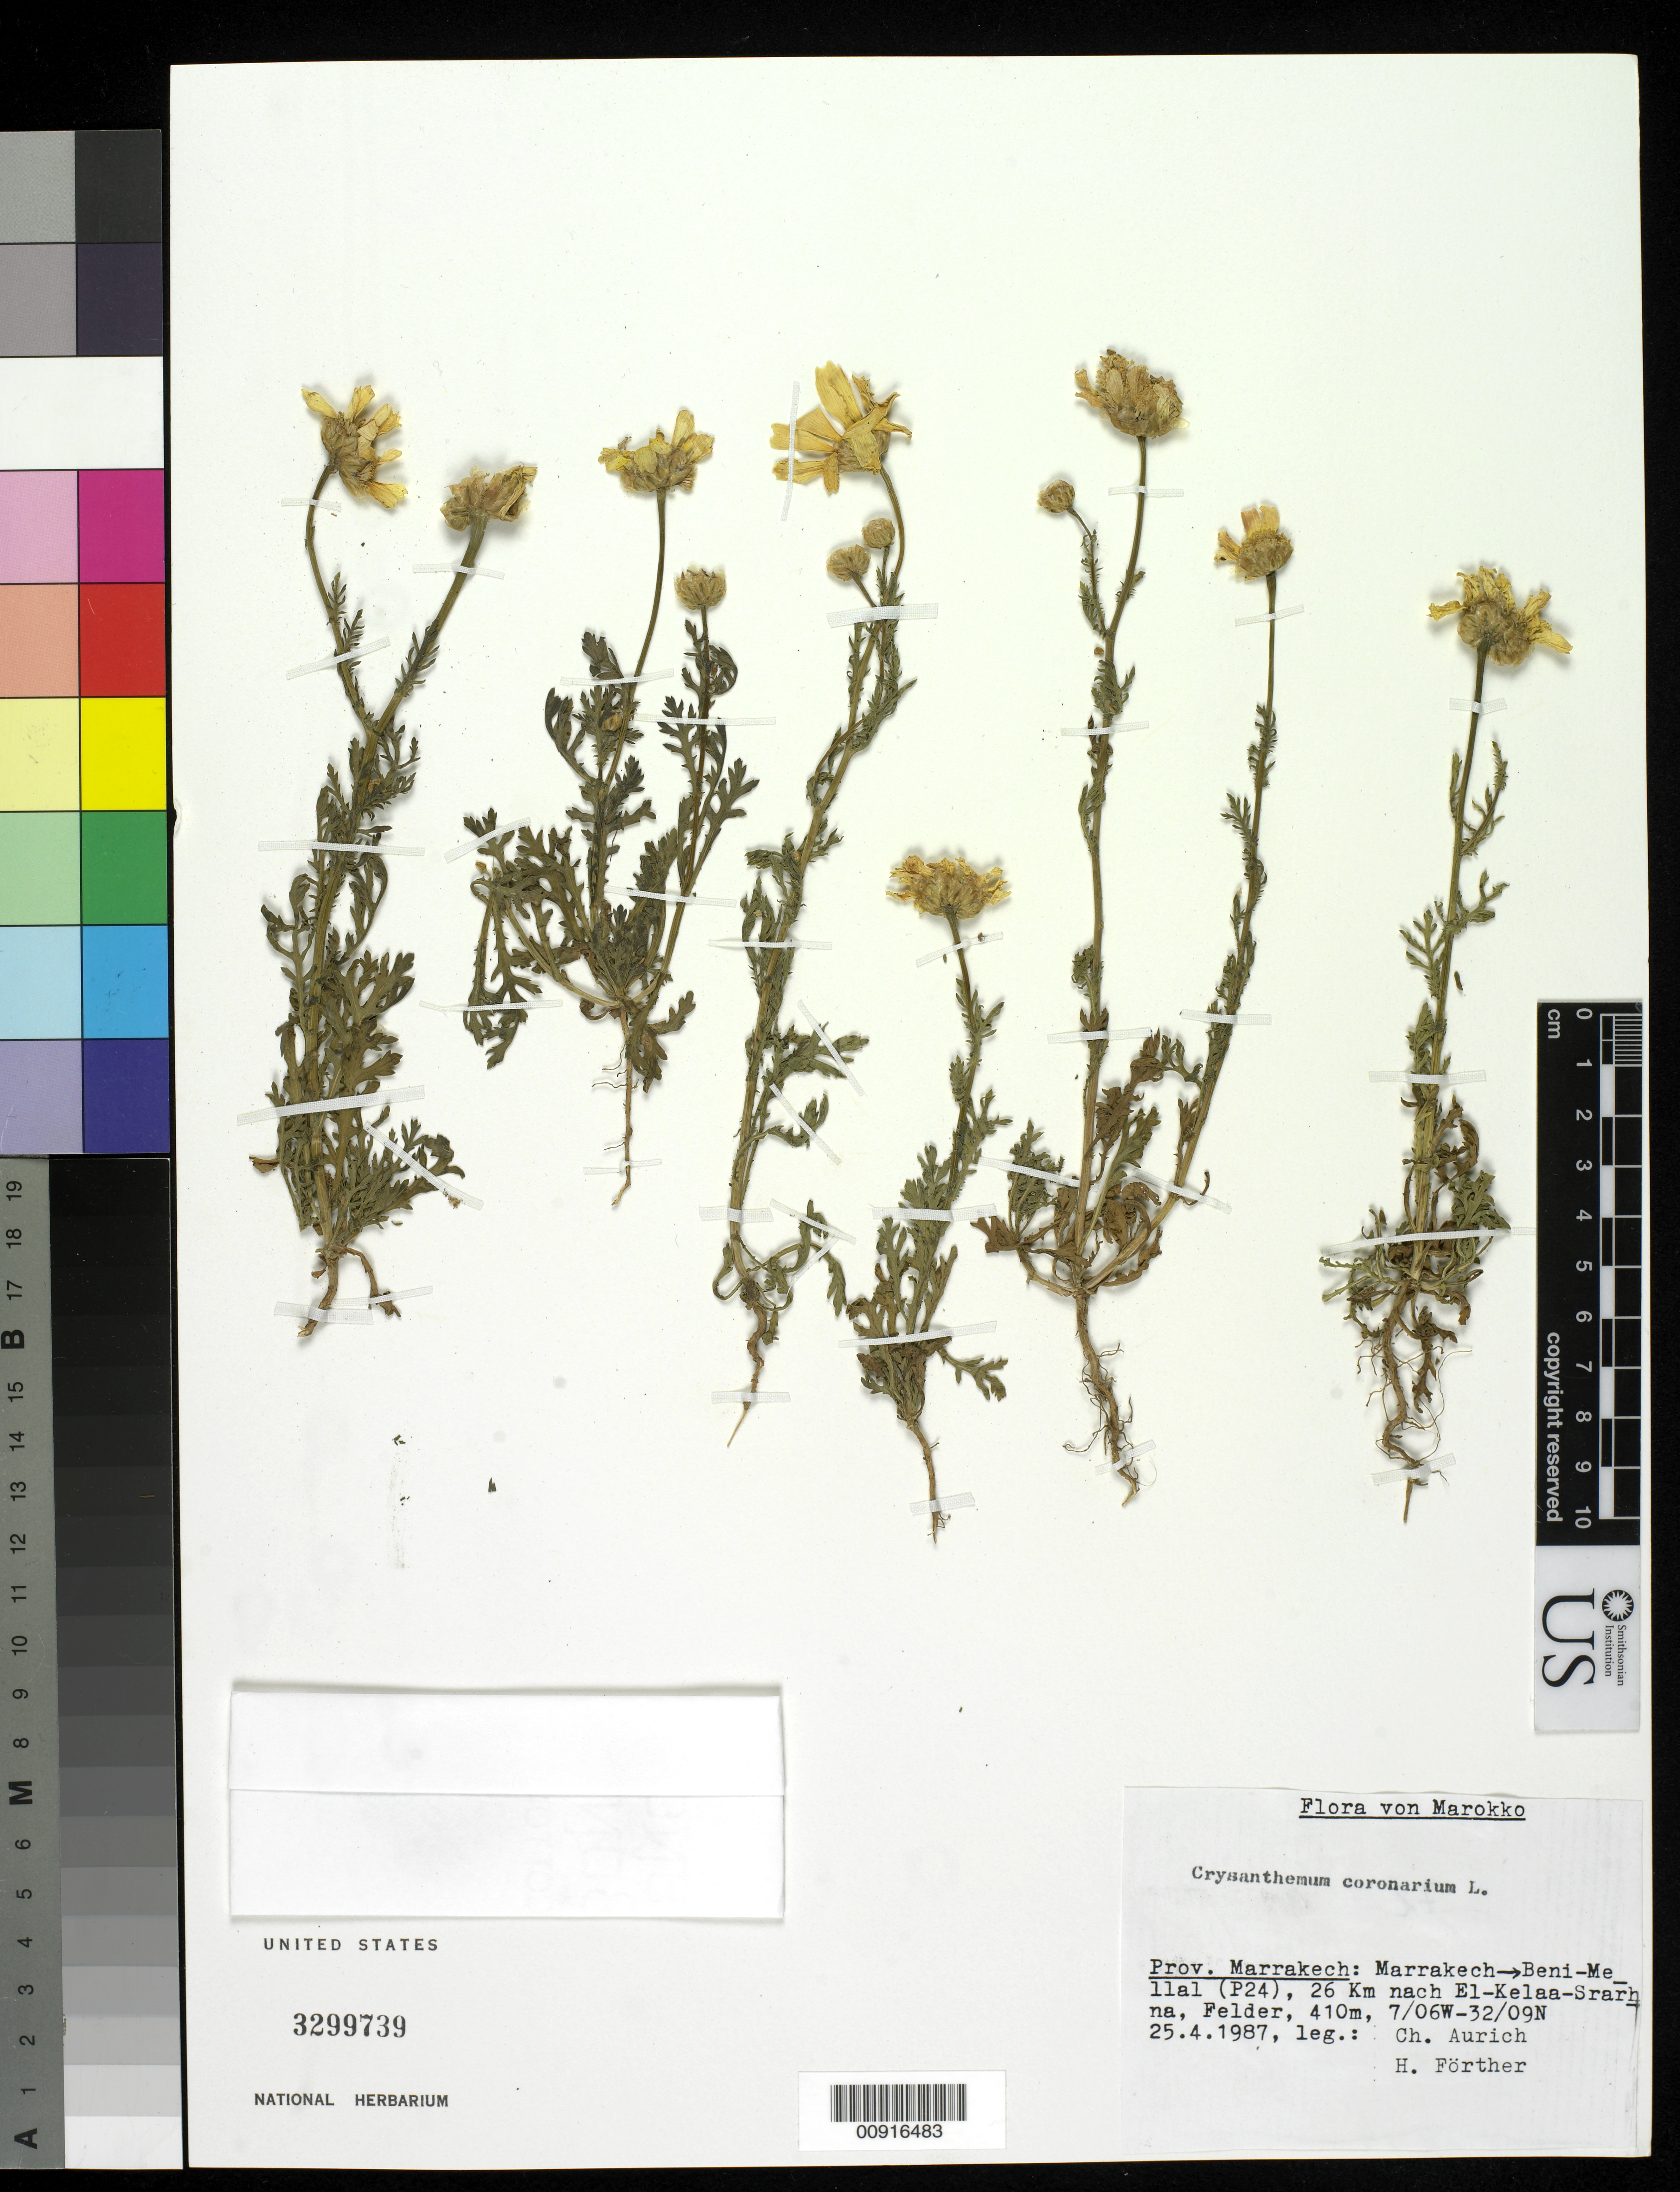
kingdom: Plantae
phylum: Tracheophyta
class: Magnoliopsida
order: Asterales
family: Asteraceae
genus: Chrysanthemum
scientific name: Chrysanthemum coronarium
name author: L.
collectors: C. Aurich & H. Fôrther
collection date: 1987-04-25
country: Morocco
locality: Marrakech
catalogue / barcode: US 3299739